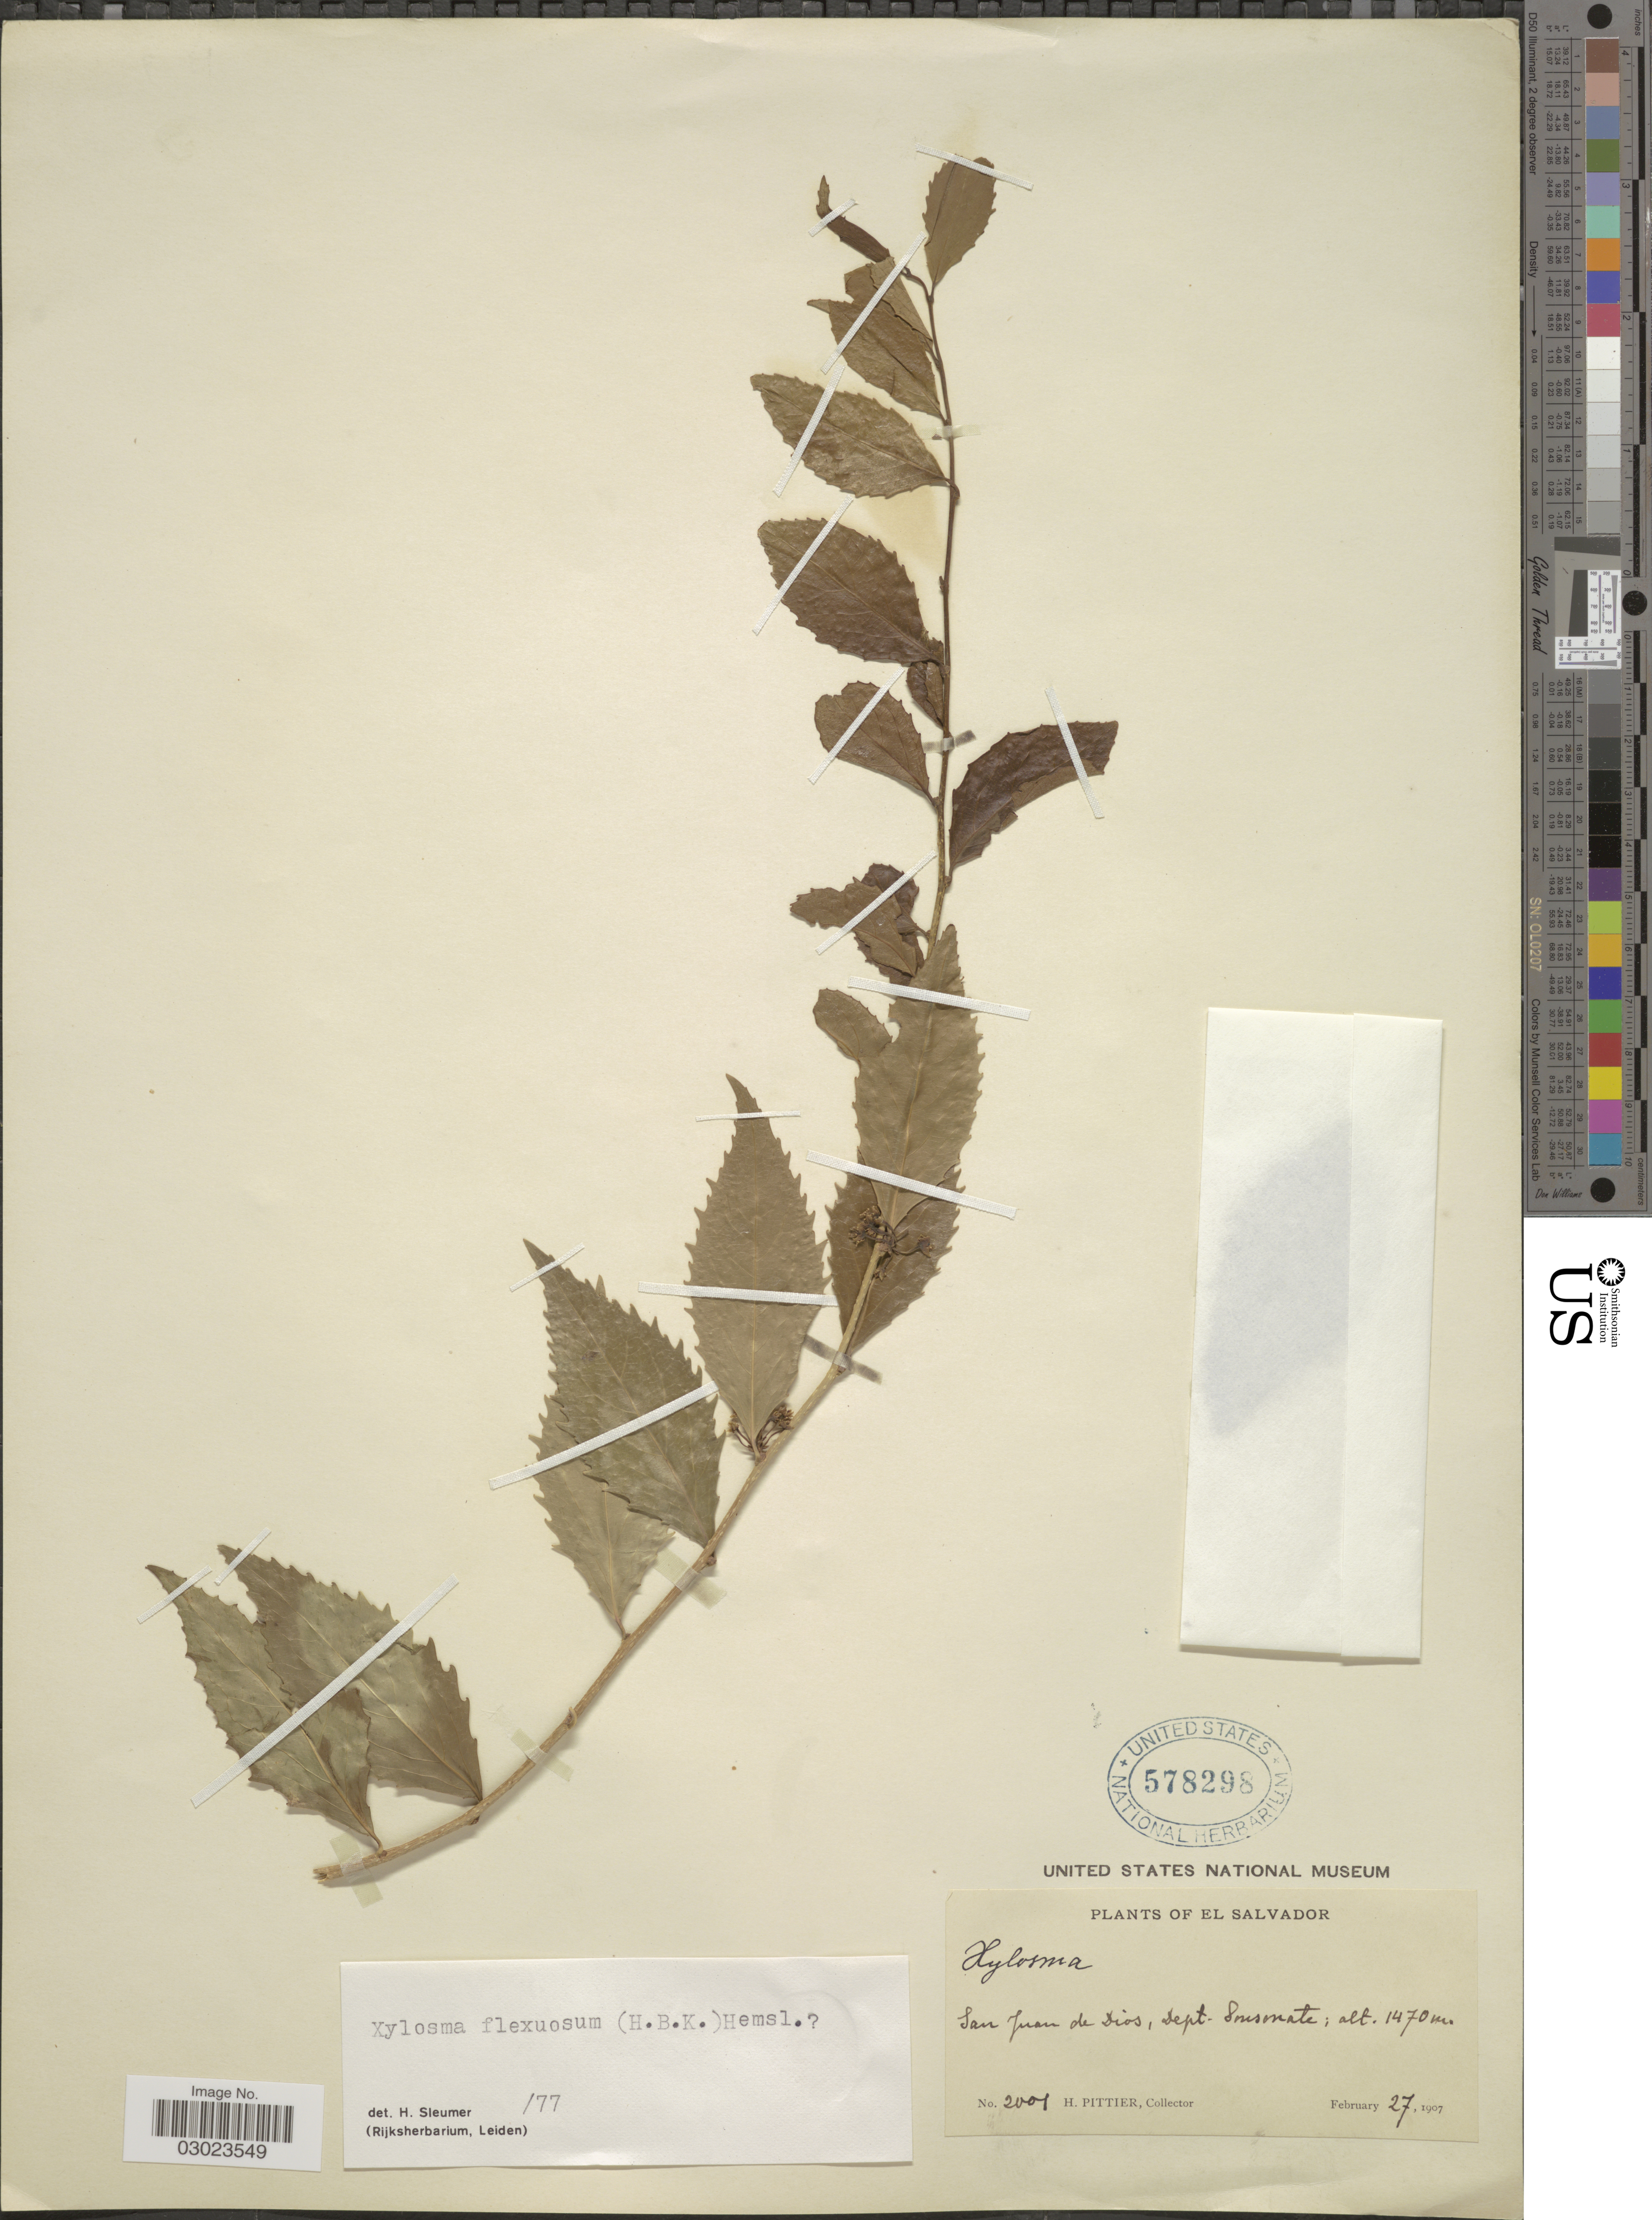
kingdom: Plantae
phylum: Tracheophyta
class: Magnoliopsida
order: Malpighiales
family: Salicaceae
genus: Xylosma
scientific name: Xylosma flexuosa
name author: (Kunth) Hemsl.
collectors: H. F. Pittier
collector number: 2001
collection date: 1907-02-27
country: El Salvador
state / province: Sonsonate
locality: San Juan de Dios, Dept. Sonsonate.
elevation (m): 1470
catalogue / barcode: US 578298